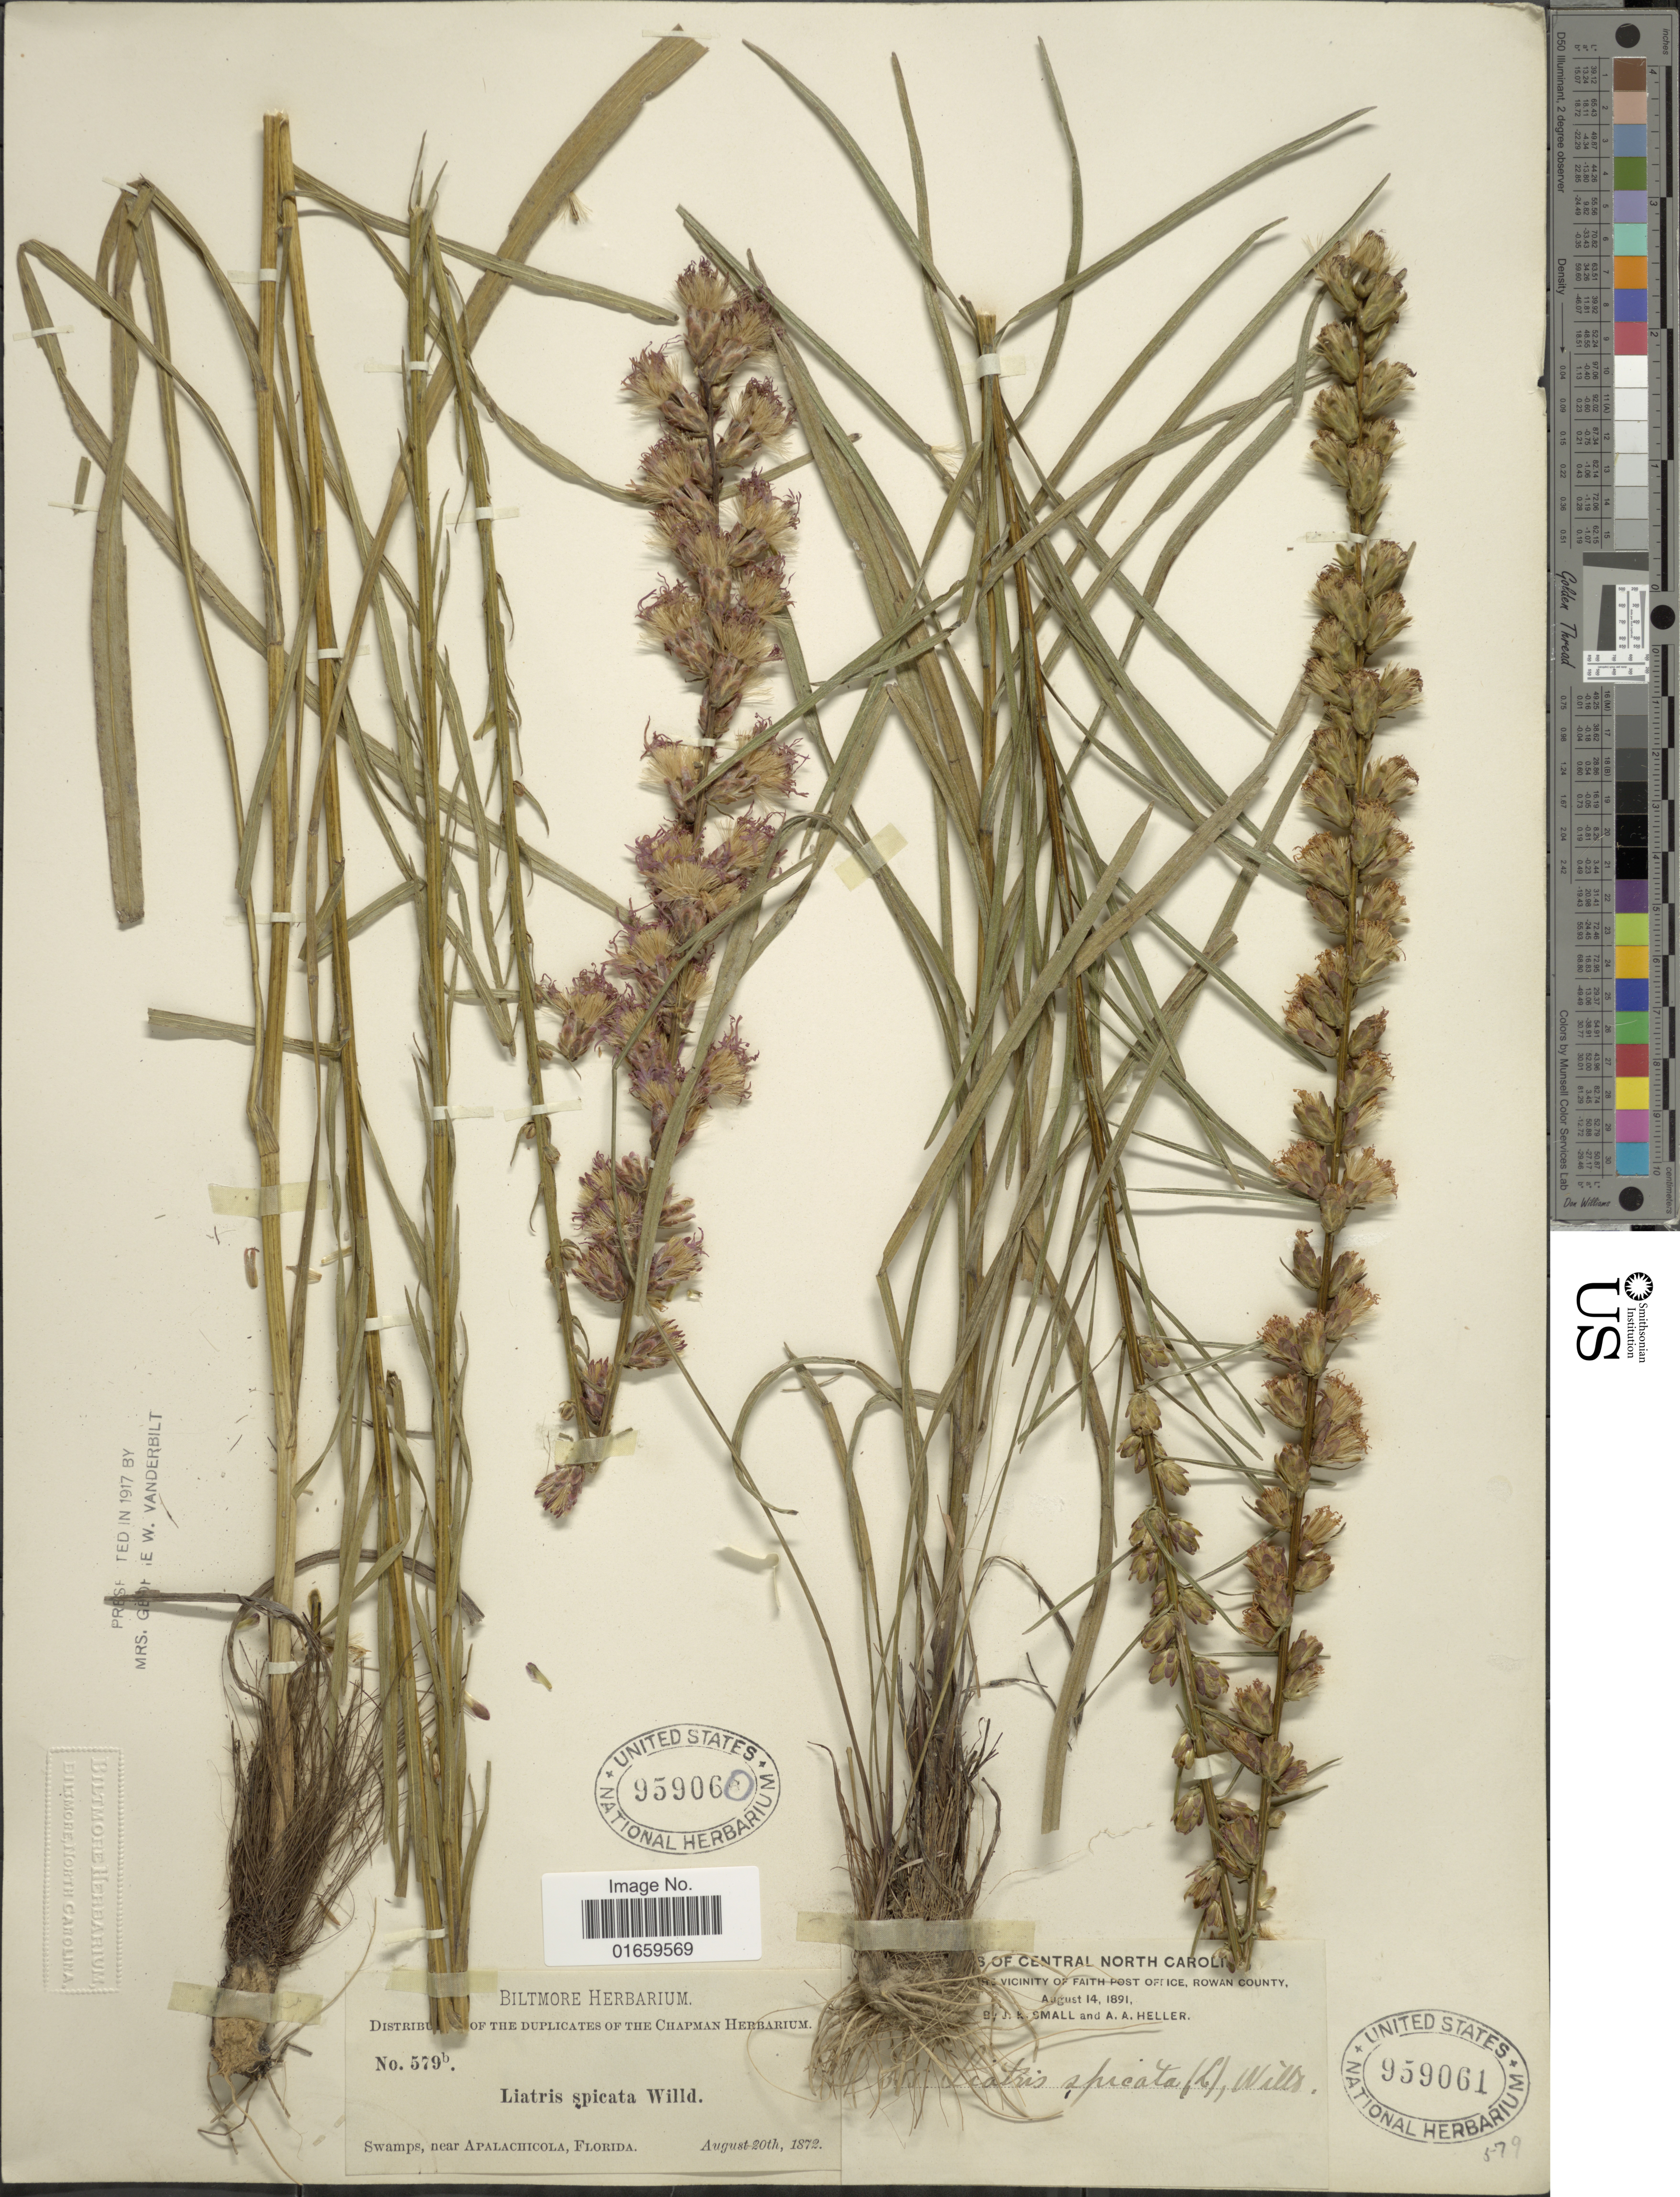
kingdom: Plantae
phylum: Tracheophyta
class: Magnoliopsida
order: Asterales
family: Asteraceae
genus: Liatris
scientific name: Liatris spicata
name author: (L.) Willd.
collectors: J. K. Small & A. A. Heller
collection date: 1891-08-14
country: United States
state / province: North Carolina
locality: Central North Carolina, vicinity of Faith post office, Rowan County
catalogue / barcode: US 959060-2